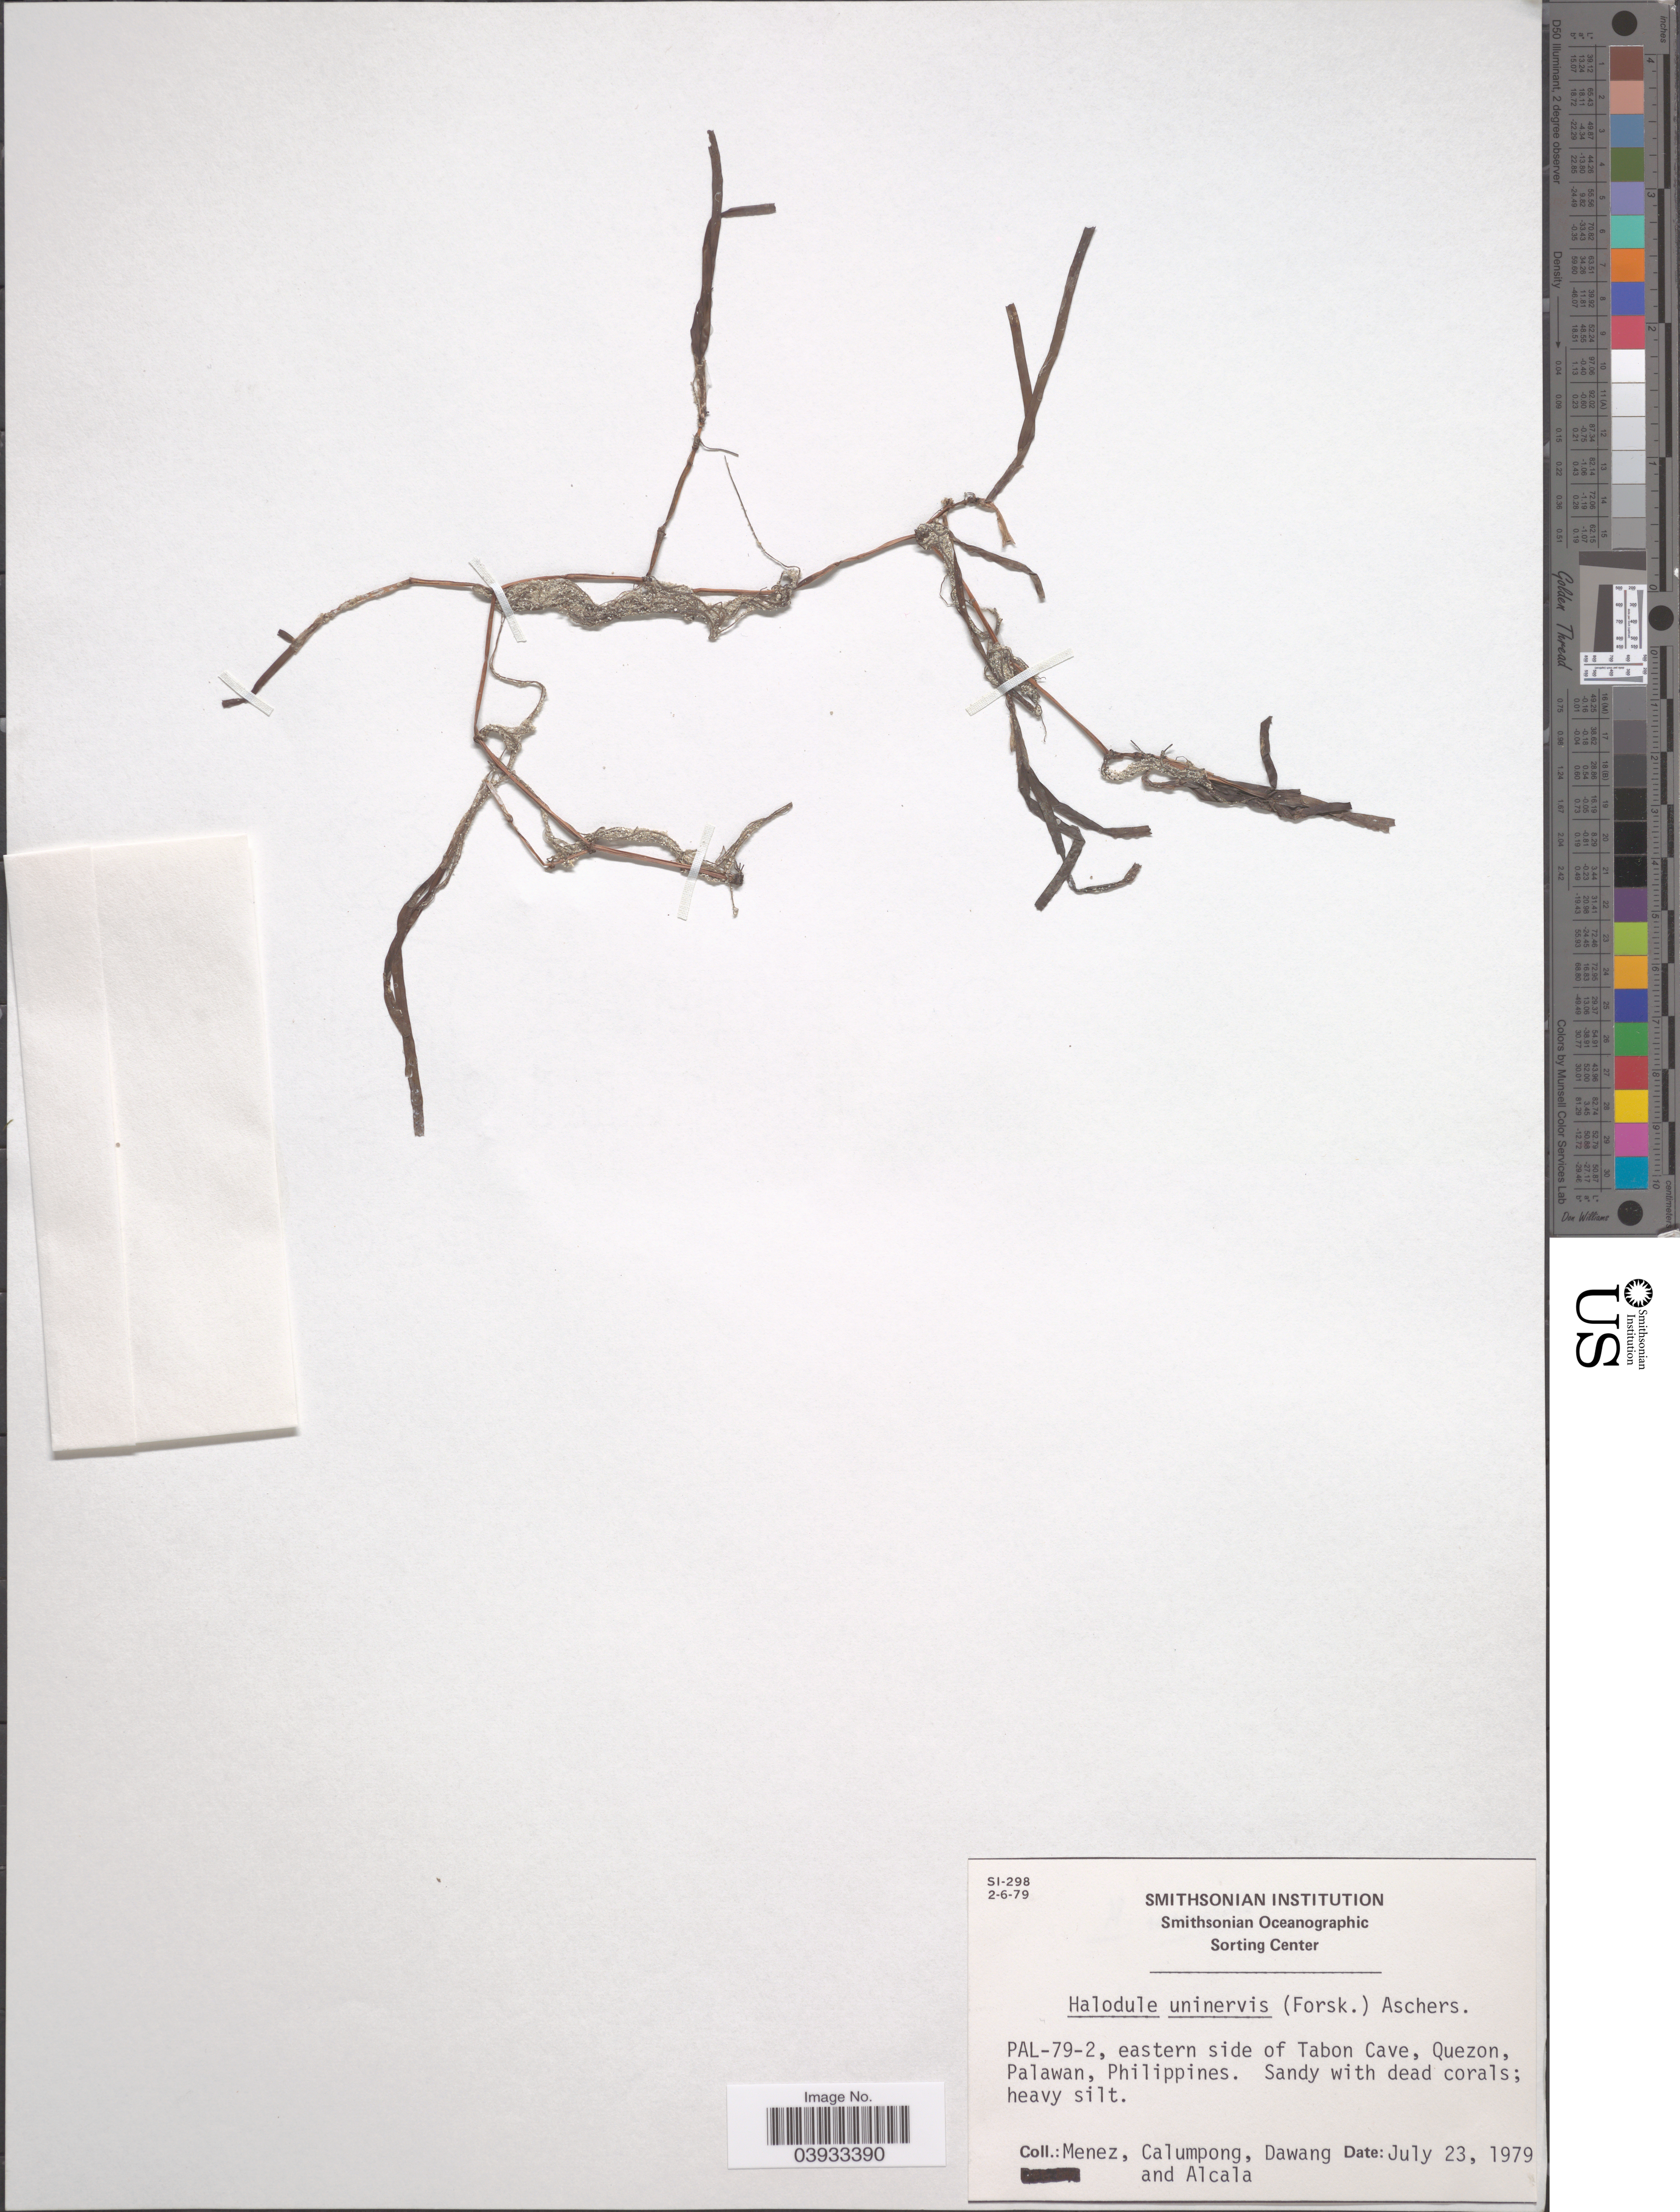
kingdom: Plantae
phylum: Tracheophyta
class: Liliopsida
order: Alismatales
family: Cymodoceaceae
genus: Halodule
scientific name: Halodule uninervis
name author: (Forssk.) Asch.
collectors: Menez, Calumpong, Dawang & Alcala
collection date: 1979-07-23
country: Philippines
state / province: Mimaropa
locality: PAL-79-2, eastern side of Tabon Cave, Quezon, Palawan.